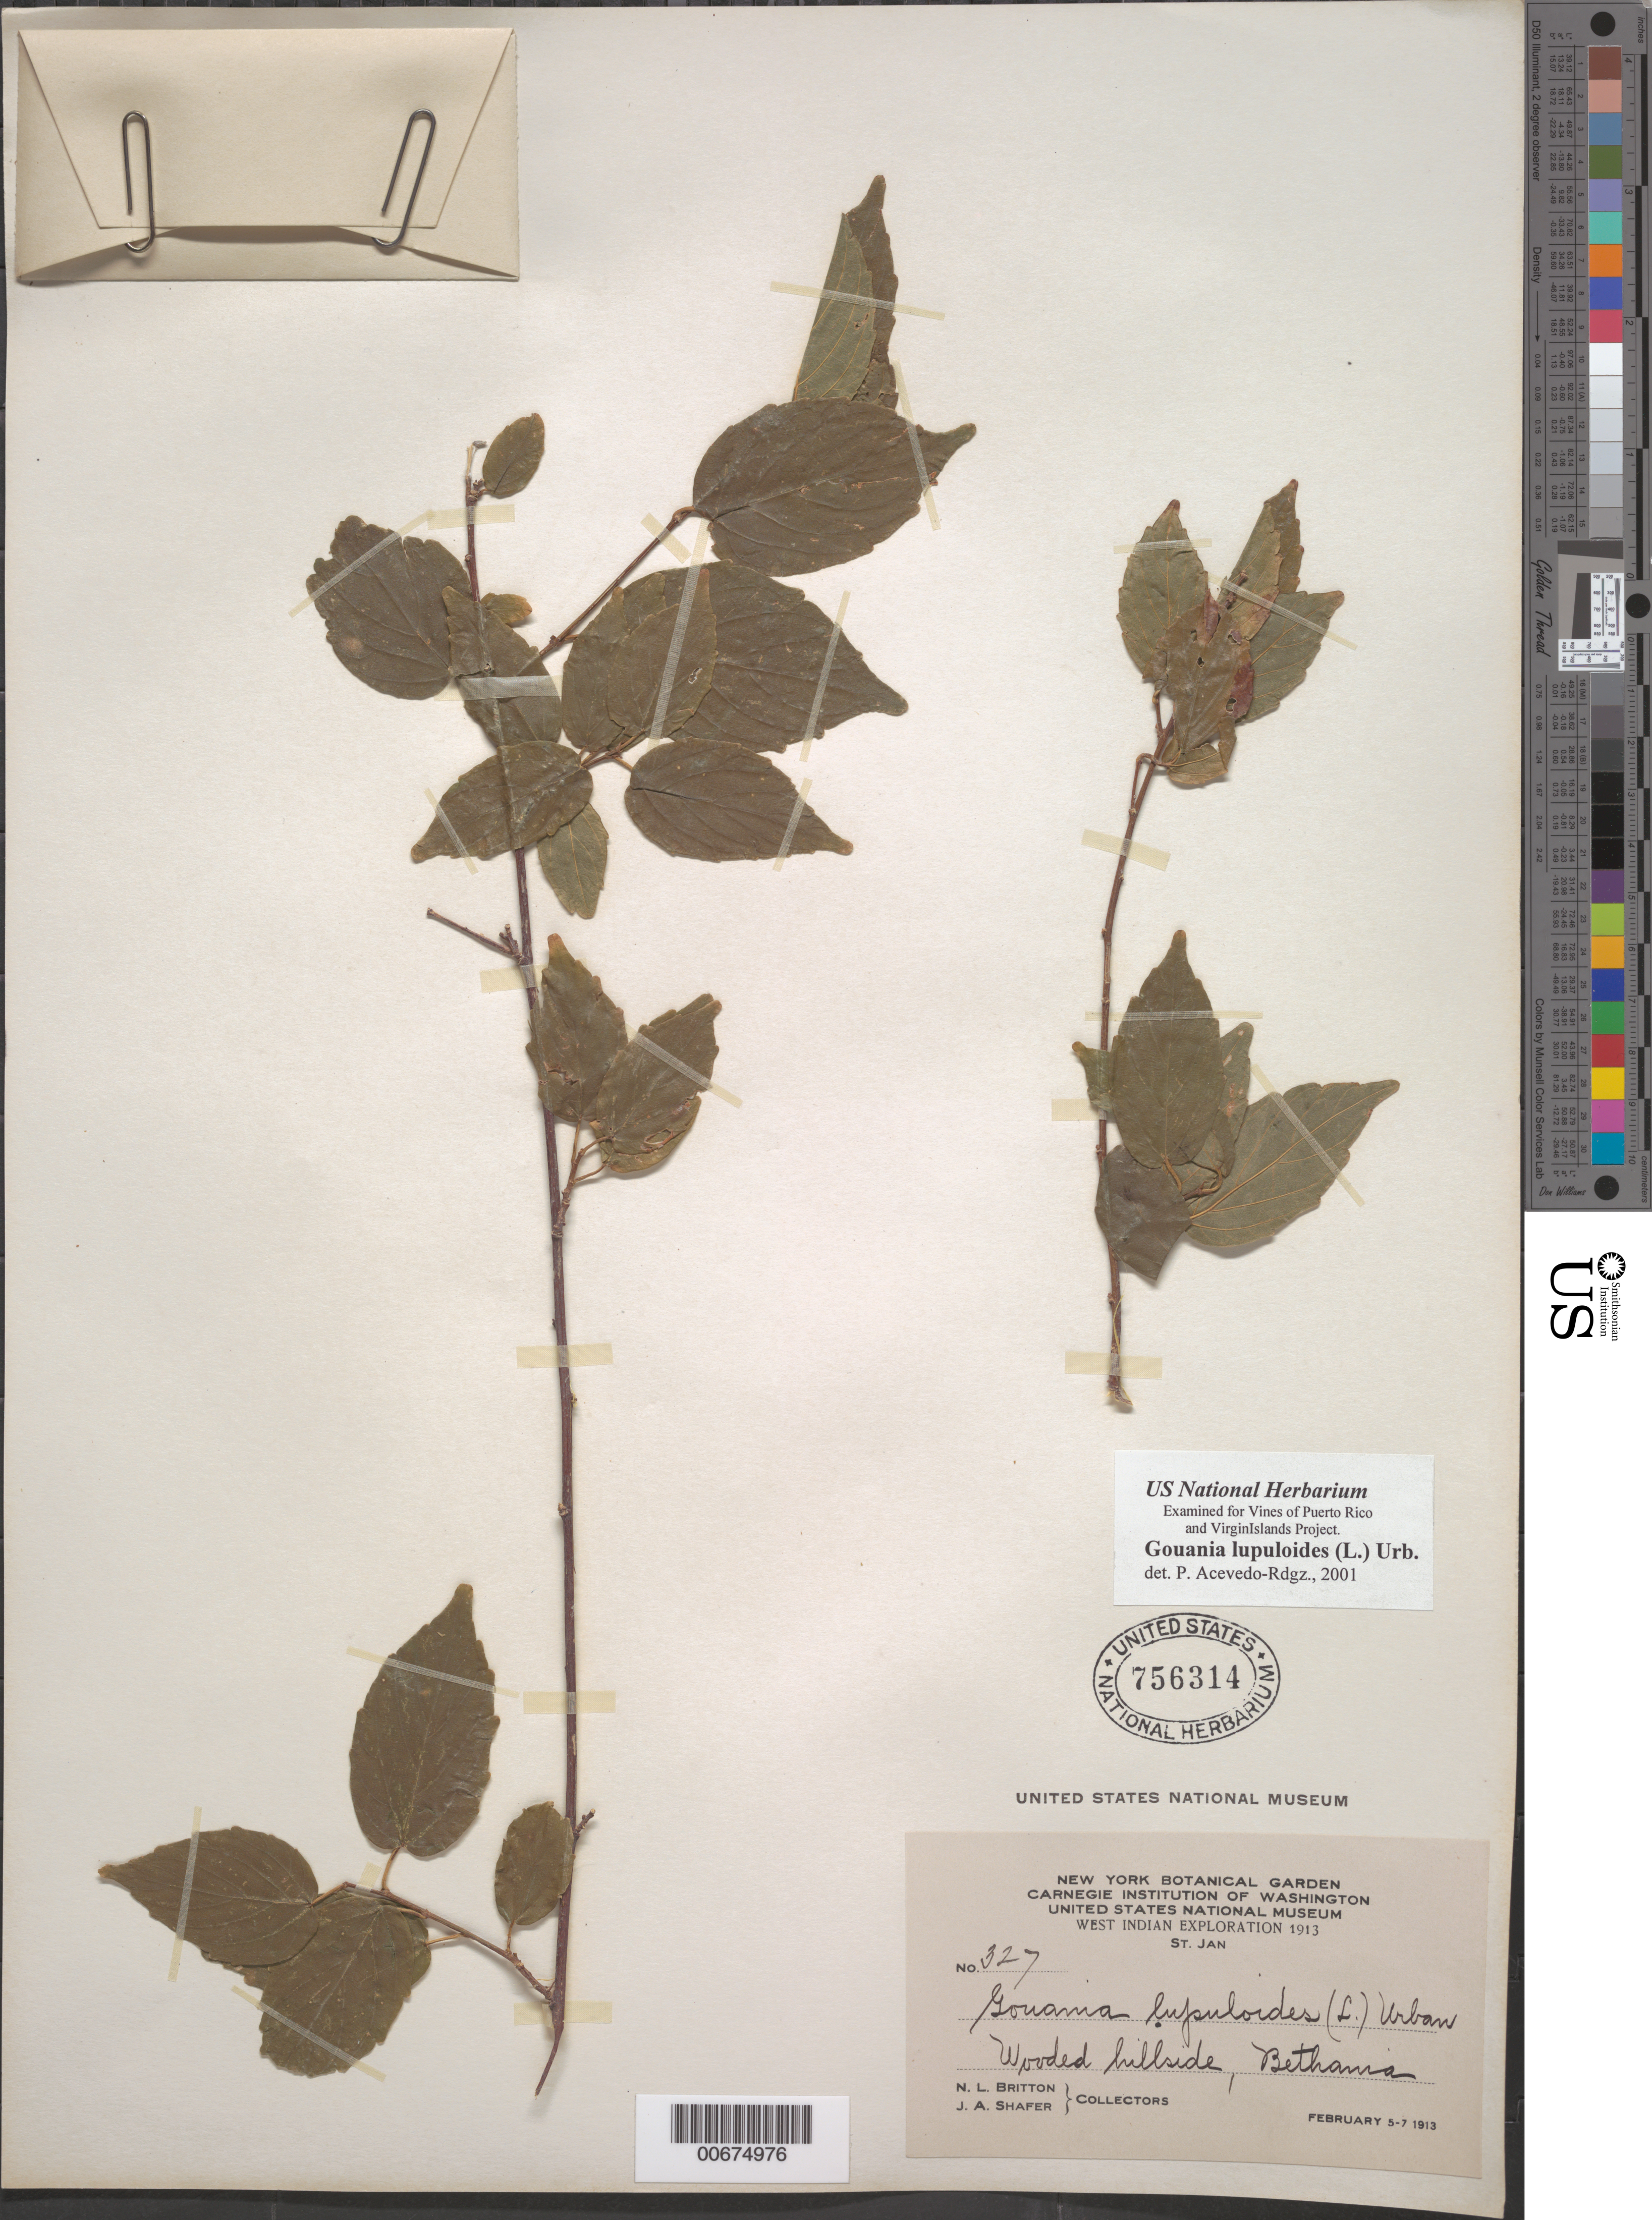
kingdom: Plantae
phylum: Tracheophyta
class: Magnoliopsida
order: Rosales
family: Rhamnaceae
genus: Gouania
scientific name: Gouania lupuloides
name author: (L.) Urb.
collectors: N. Britton & J. A. Shafer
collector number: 327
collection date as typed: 05 Feb 1913 to 07 Feb 1913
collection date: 1913-02-05/1913-02-07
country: U.S. Virgin Islands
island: St. John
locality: Bethania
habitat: Wooded hillside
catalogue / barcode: US 756314